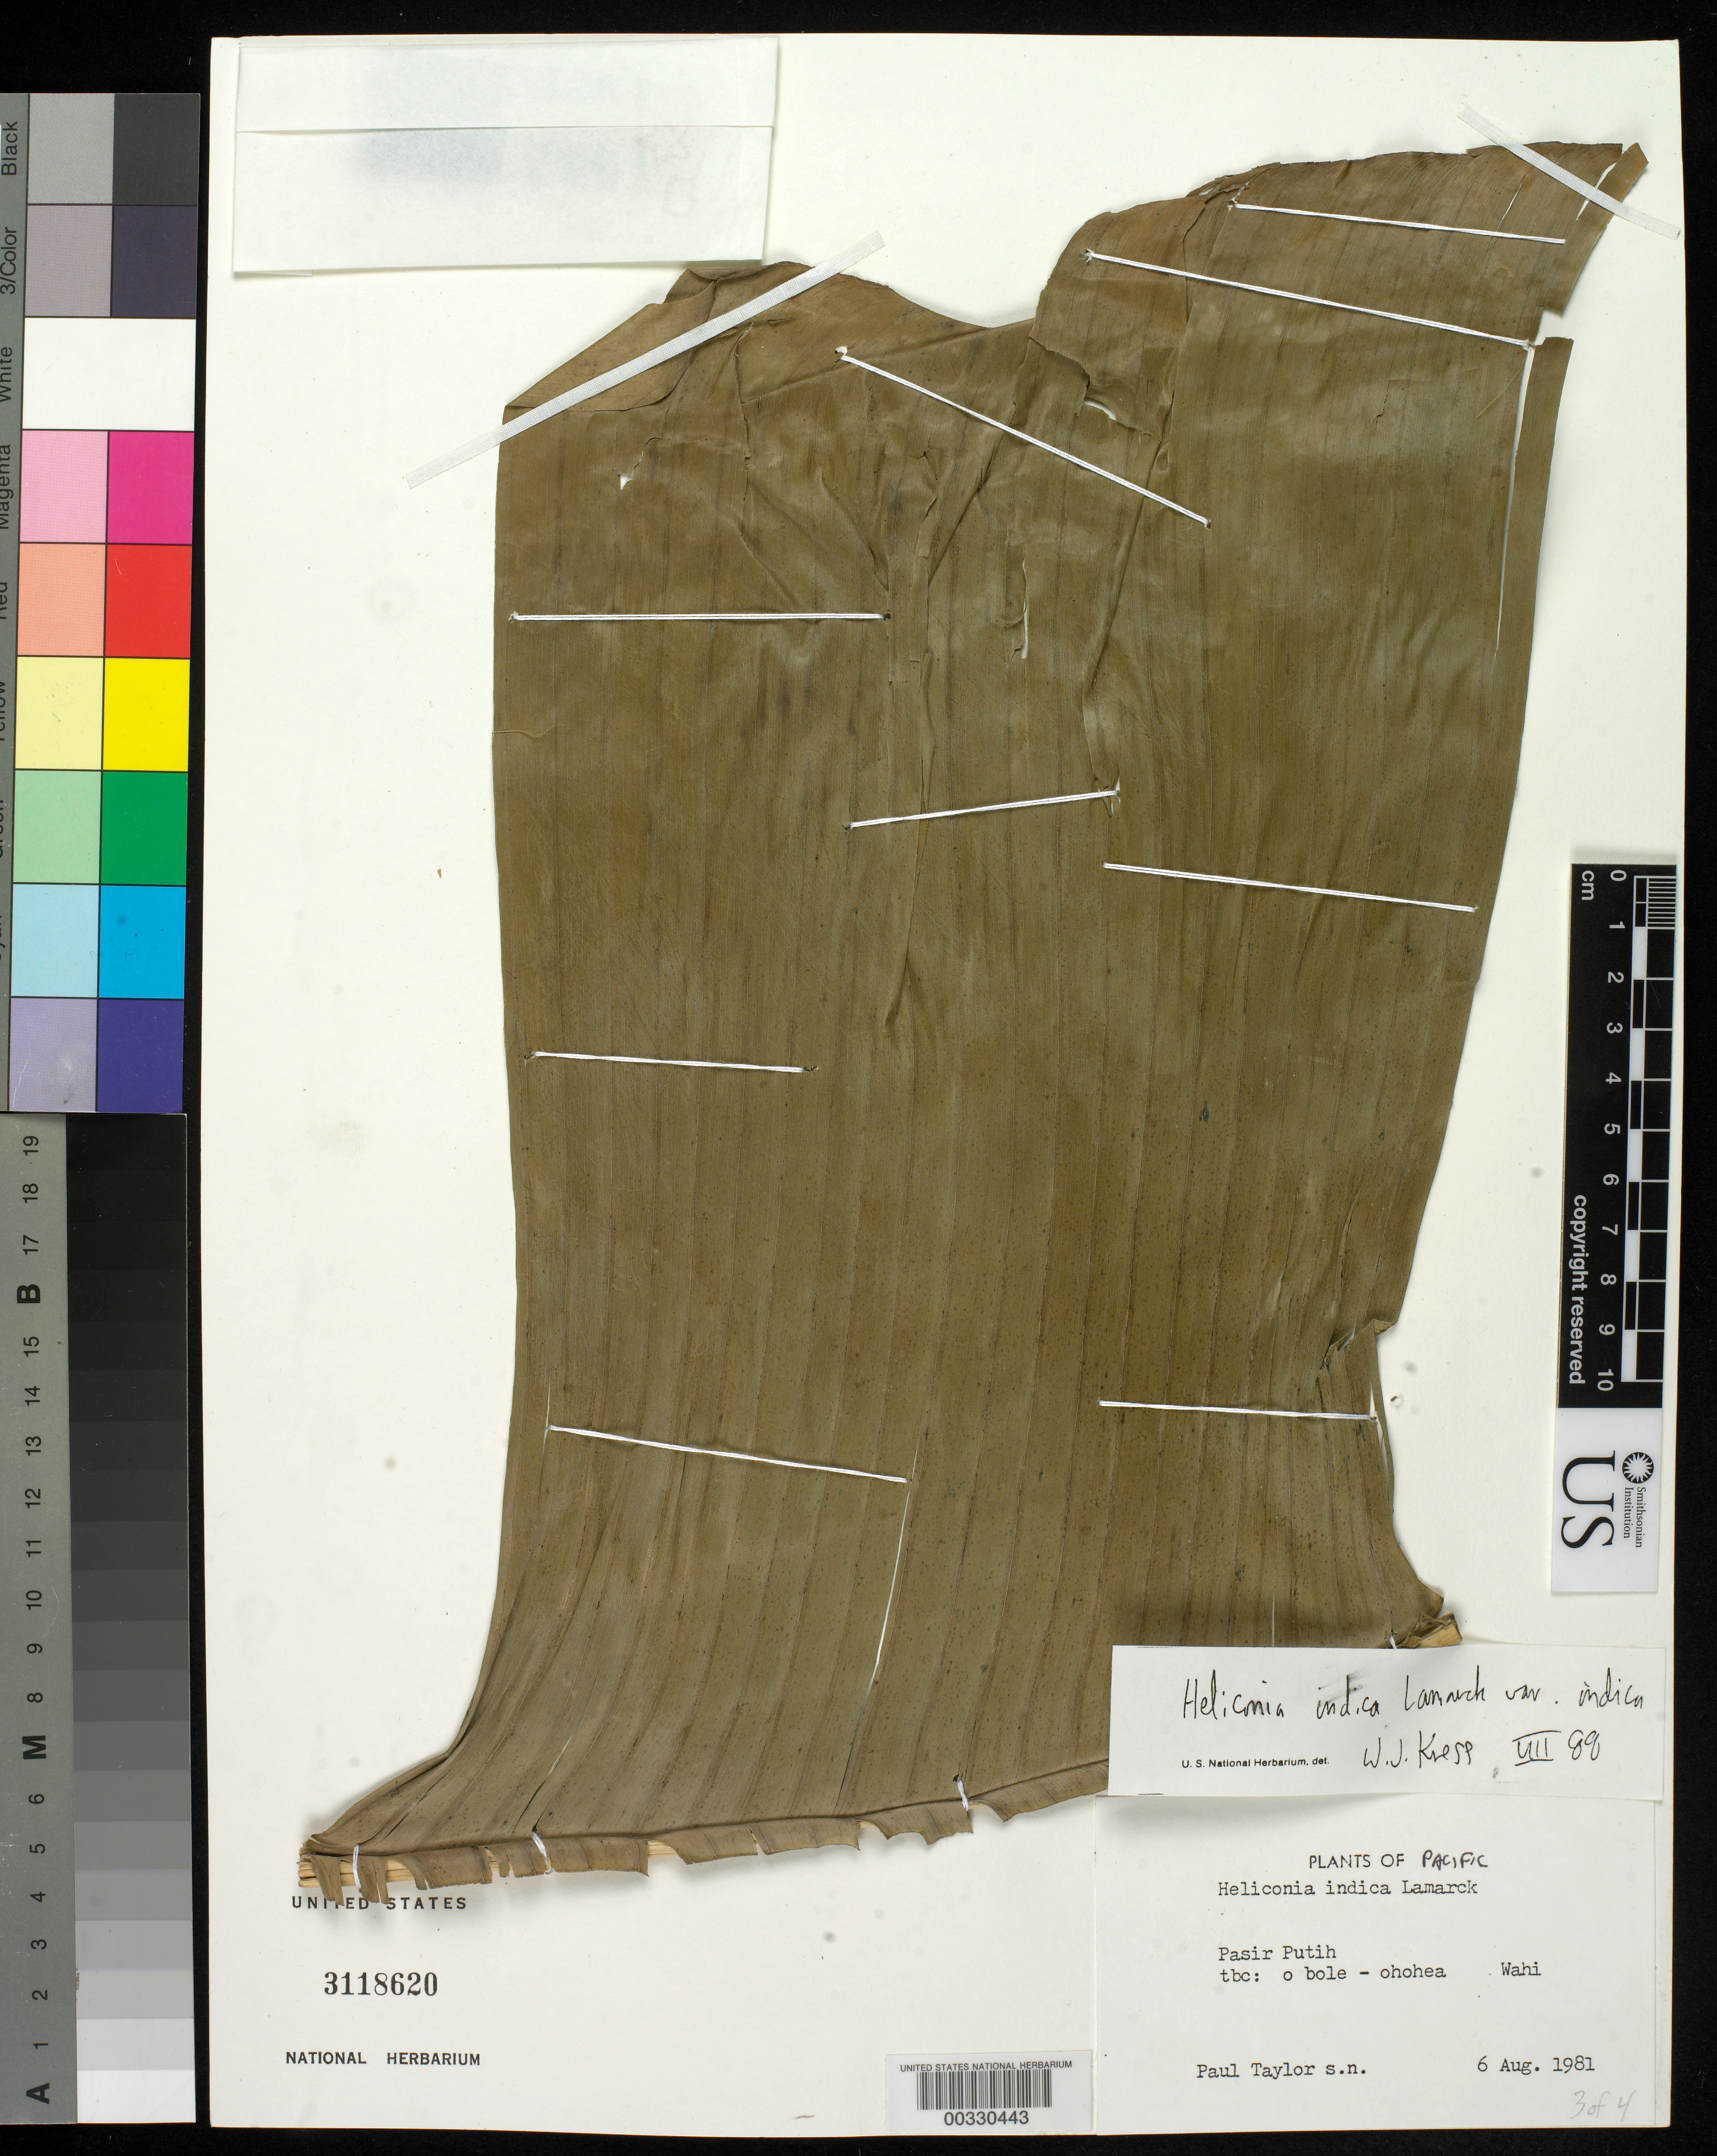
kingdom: Plantae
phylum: Tracheophyta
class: Liliopsida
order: Zingiberales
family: Heliconiaceae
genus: Heliconia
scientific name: Heliconia indica var. indica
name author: Lam.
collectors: P. G. Taylor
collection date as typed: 06 Aug 1981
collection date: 1981-08-06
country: Indonesia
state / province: Maluku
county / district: Maluku Utara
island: Halmahera I.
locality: Pasir Putih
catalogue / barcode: US 3118620